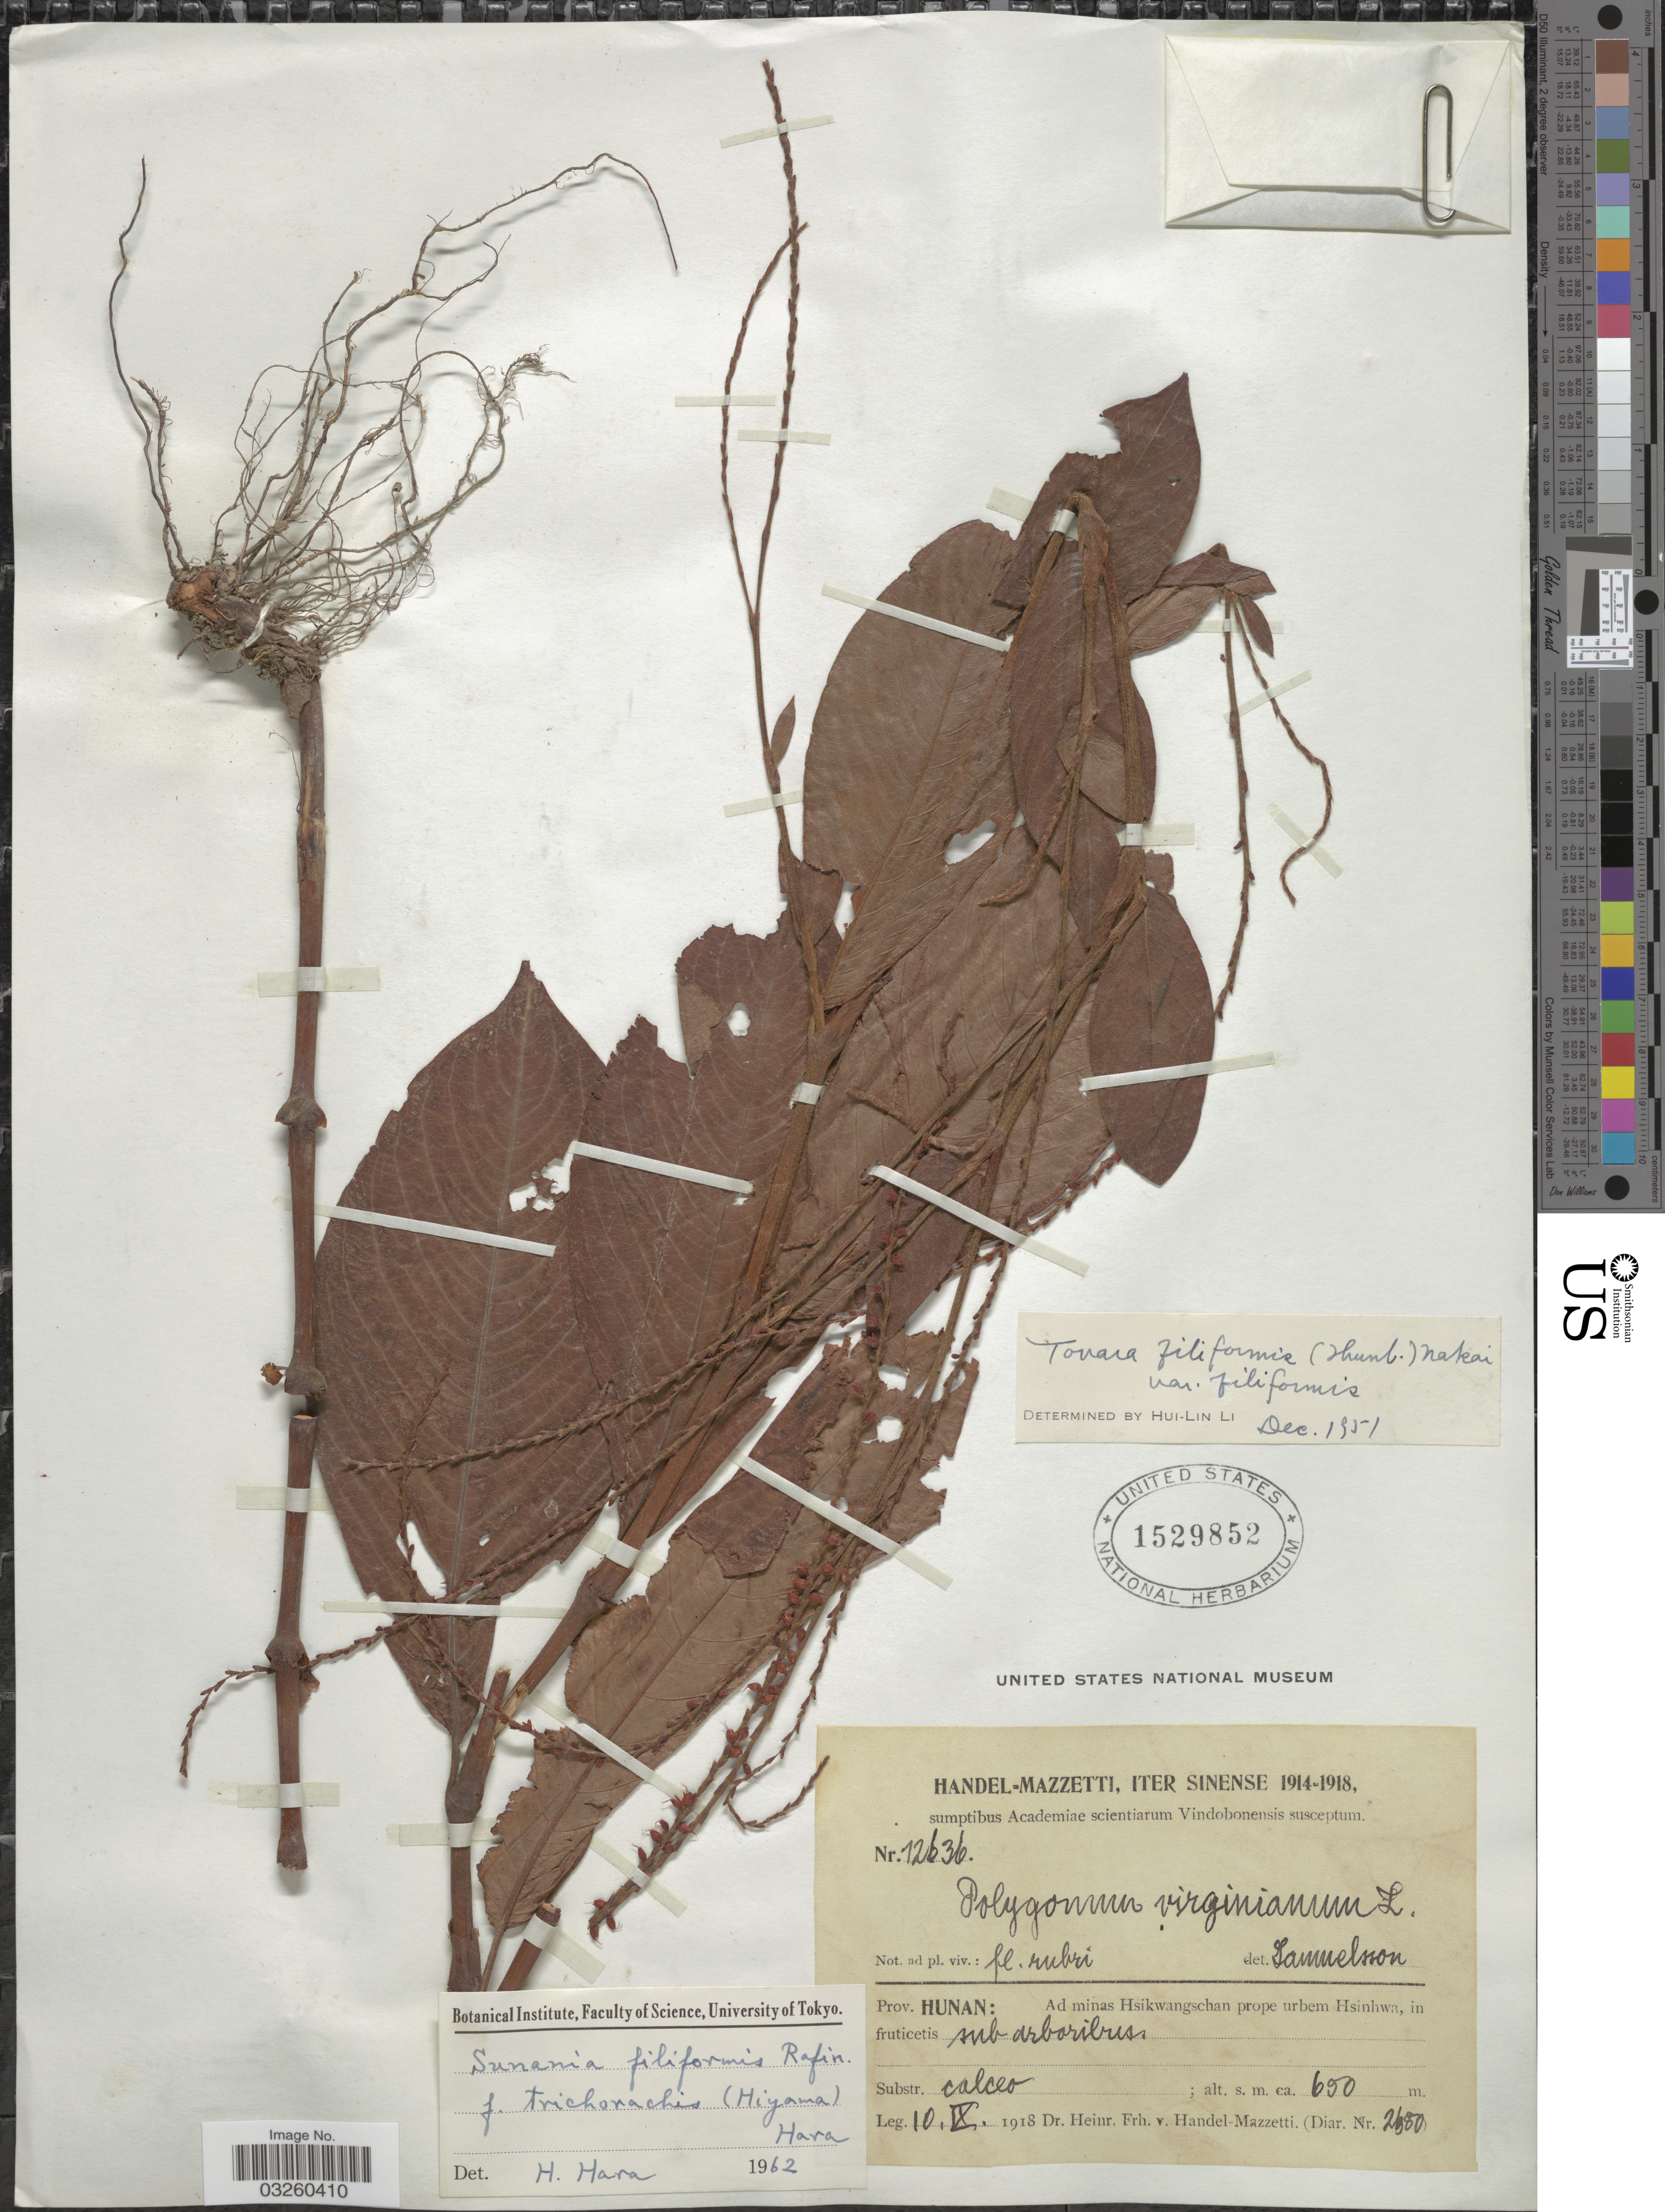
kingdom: Plantae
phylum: Tracheophyta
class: Magnoliopsida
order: Caryophyllales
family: Polygonaceae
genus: Persicaria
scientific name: Persicaria filiformis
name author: (Thunb.) Nakai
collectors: H. Handel-Mazzetti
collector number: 12636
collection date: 1918-09-10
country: China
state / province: Hunan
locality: Ad minas Hsikwangschan prope urbem Hsinhwa, in fruticetis sub arboribriss [interpreted].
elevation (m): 650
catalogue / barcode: US 1529852